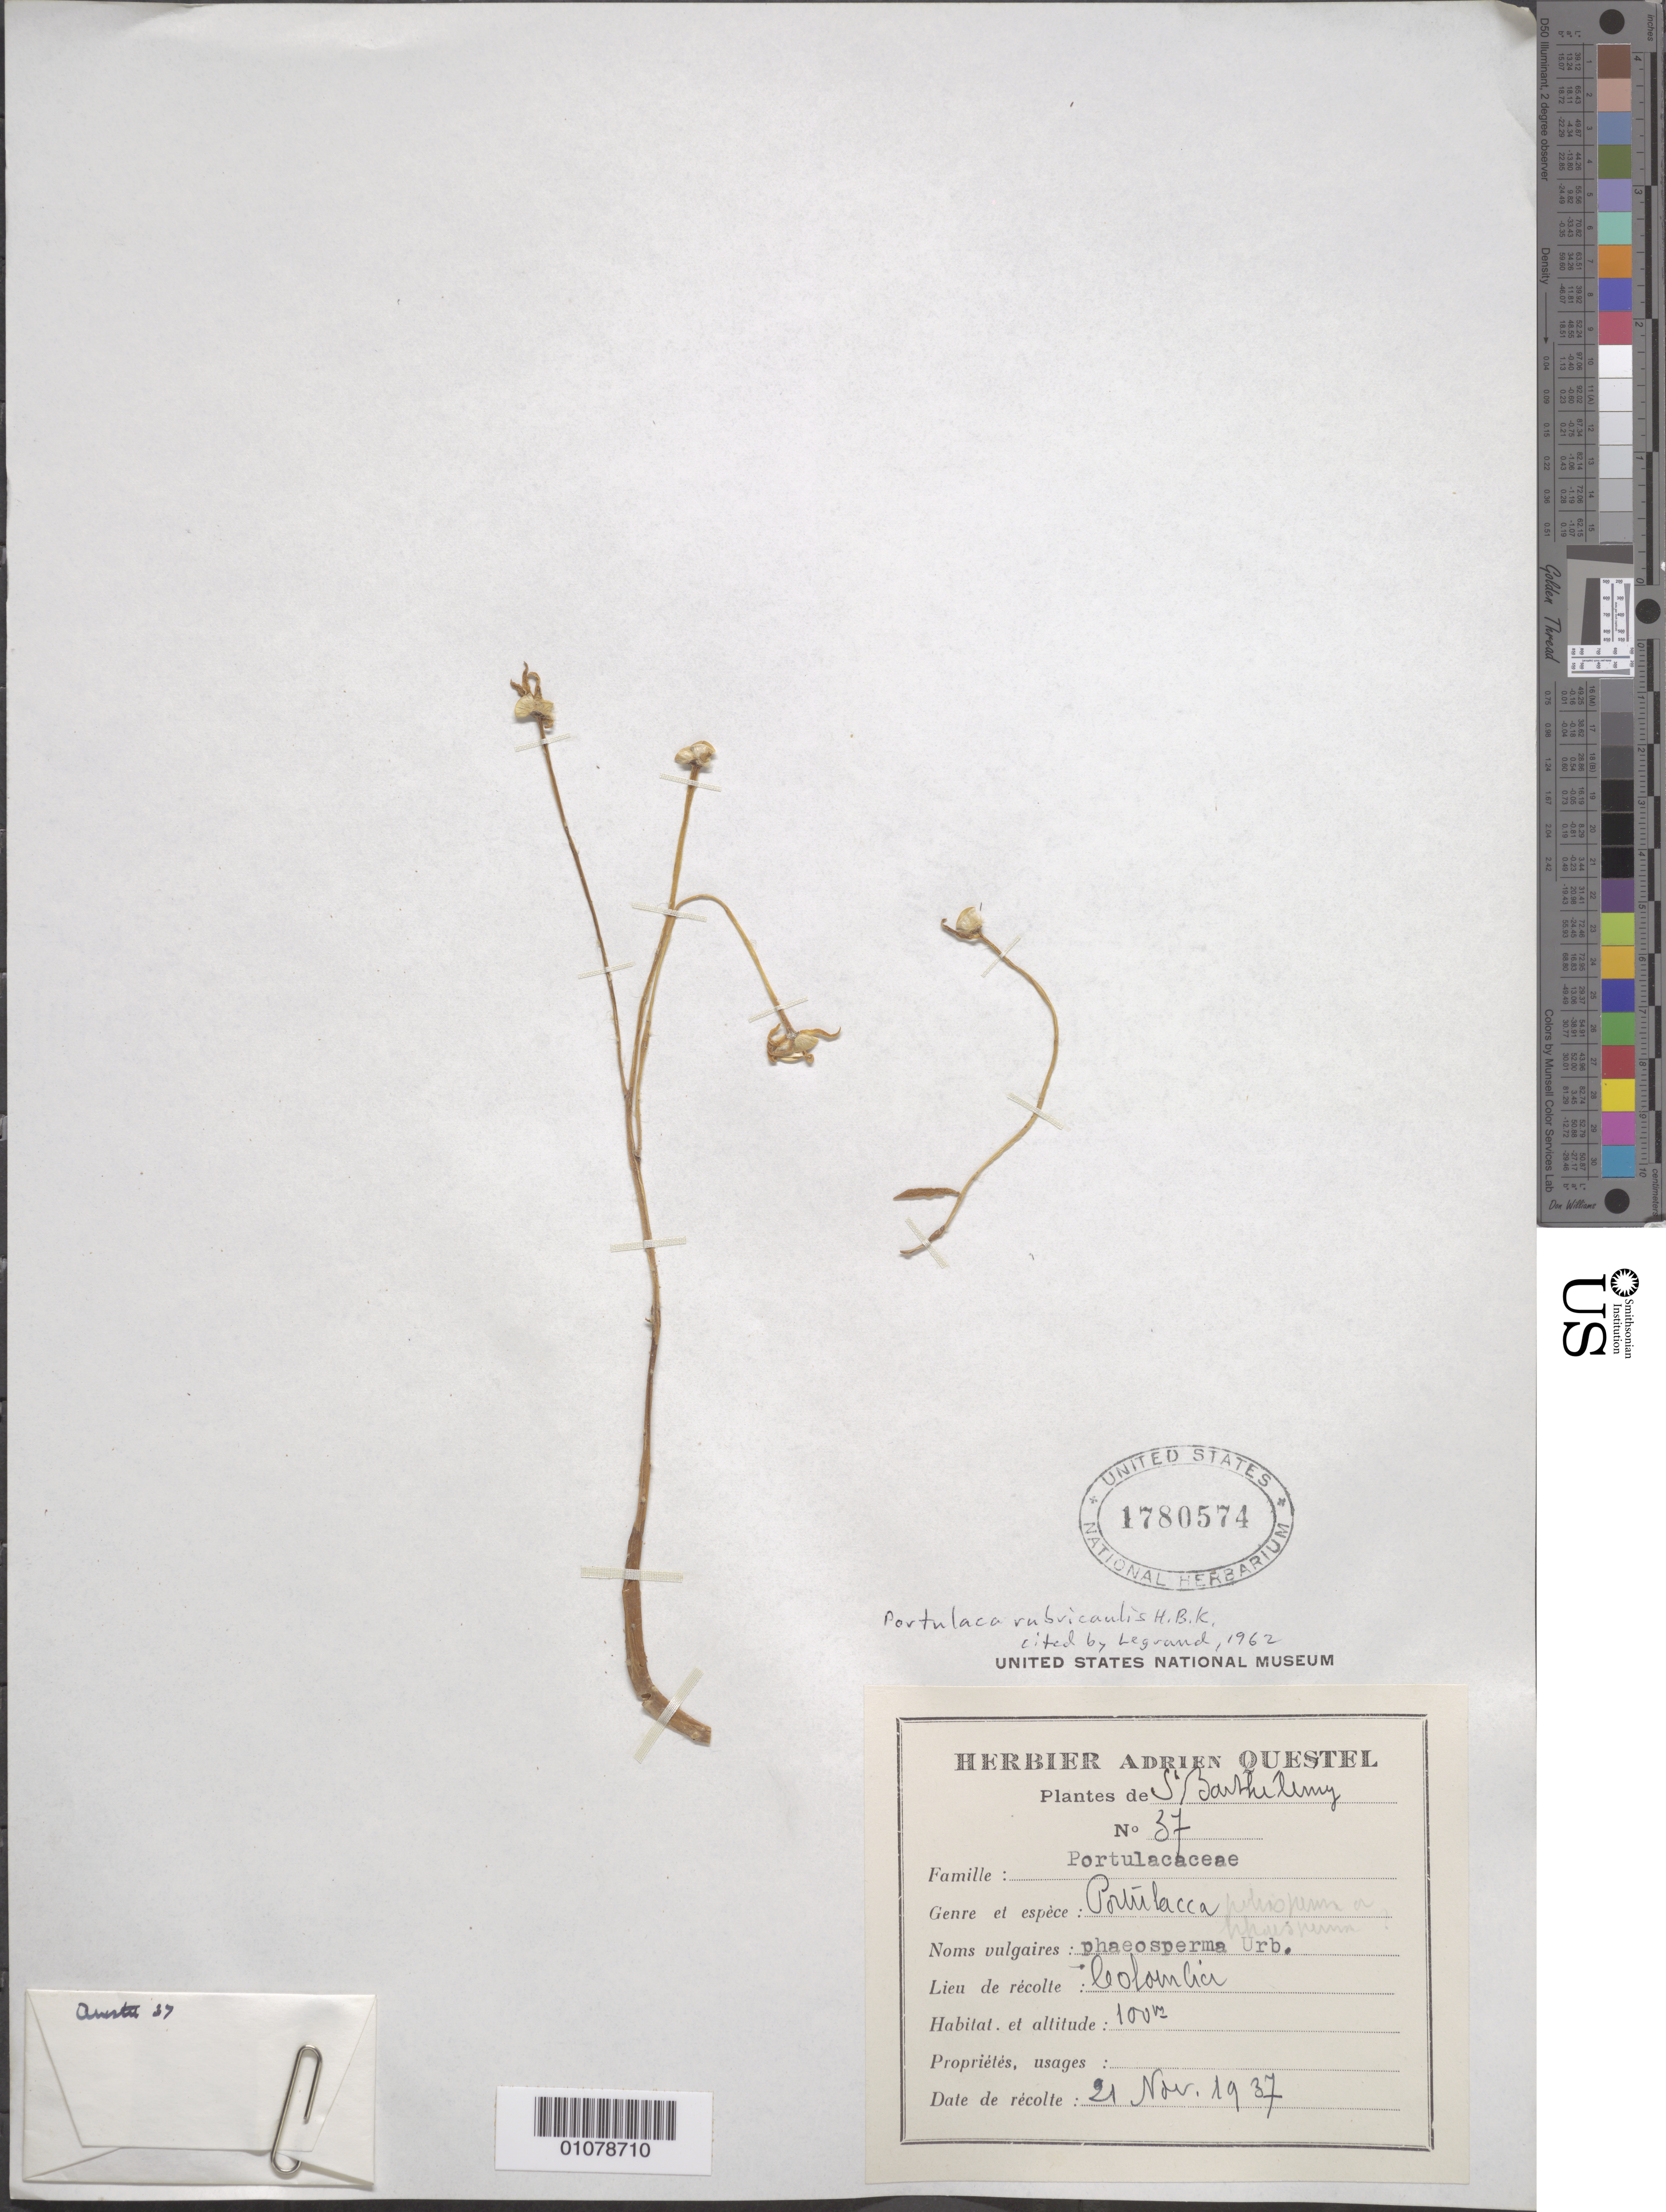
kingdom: Plantae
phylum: Tracheophyta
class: Magnoliopsida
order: Caryophyllales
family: Portulacaceae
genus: Portulaca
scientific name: Portulaca rubricaulis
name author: Kunth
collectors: A. Questel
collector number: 37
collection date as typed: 21 Nov 1937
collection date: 1937-11-21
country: Saint Barthélemy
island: St. Barthélemy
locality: Colombia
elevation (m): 100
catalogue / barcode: US 1780574